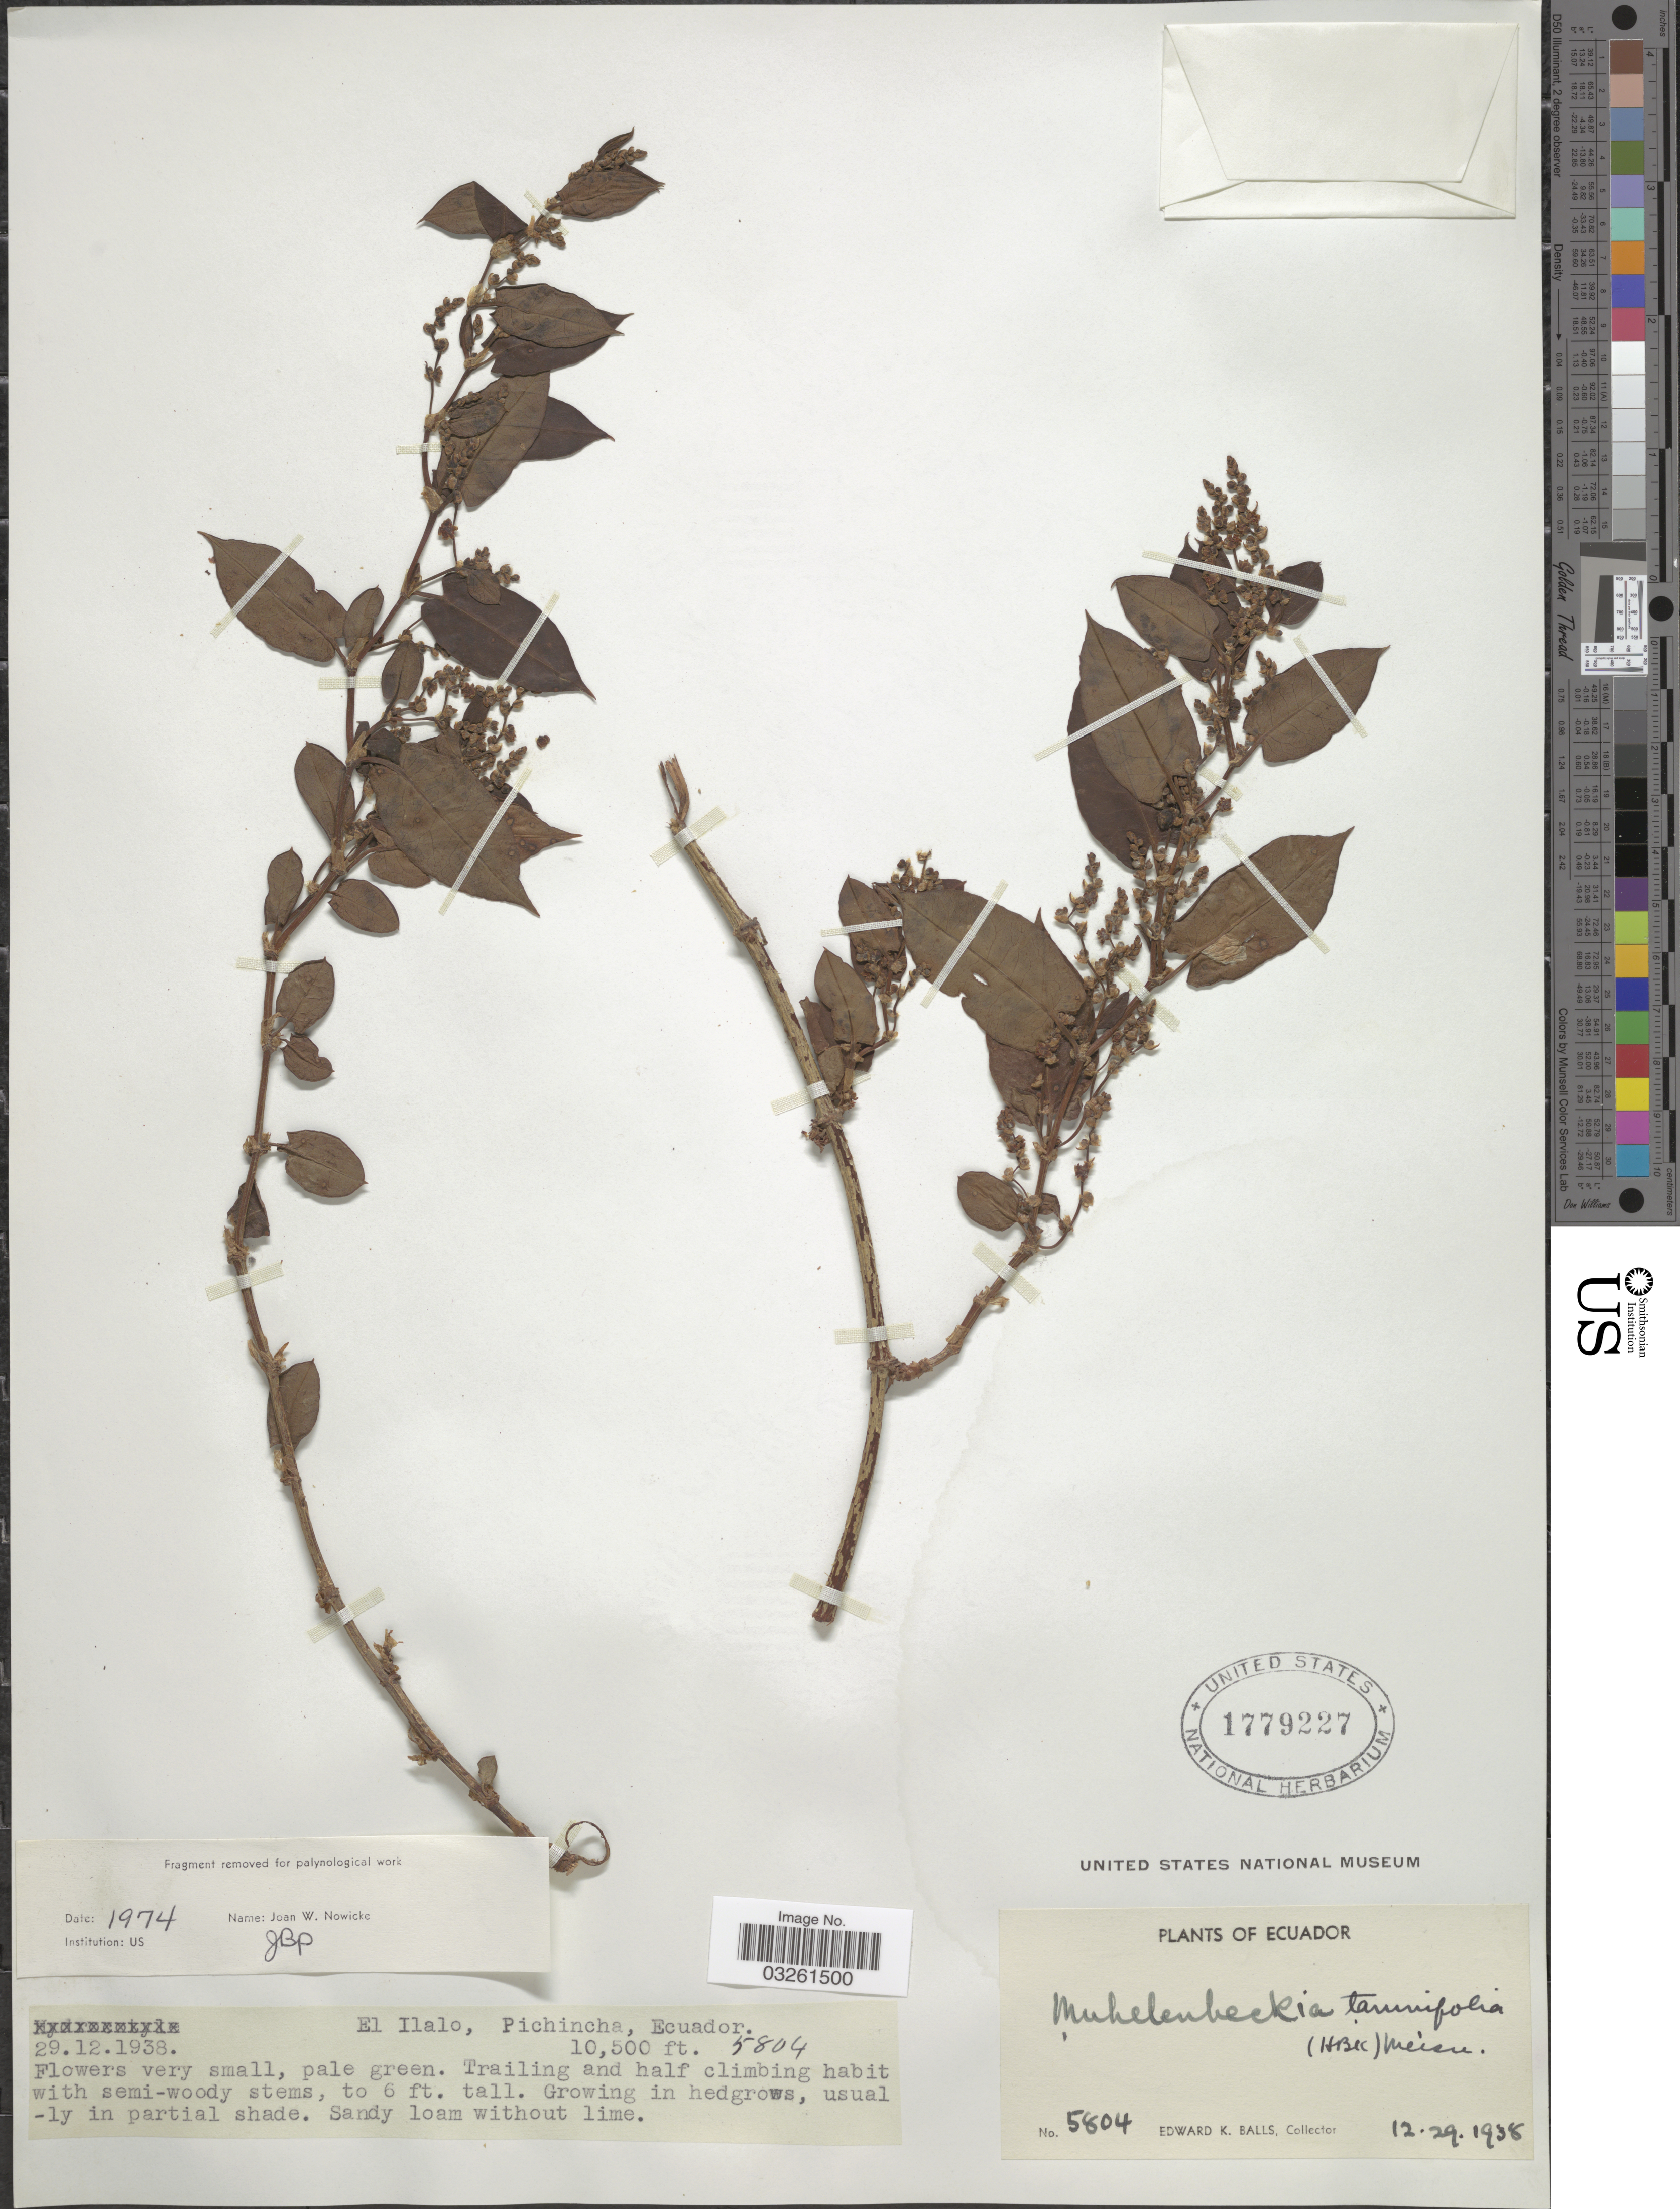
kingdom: Plantae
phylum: Tracheophyta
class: Magnoliopsida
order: Caryophyllales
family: Polygonaceae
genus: Muehlenbeckia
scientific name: Muehlenbeckia tamnifolia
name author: (Kunth) Meisn.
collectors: E. K. Balls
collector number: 5804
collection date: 1938-12-29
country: Ecuador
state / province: Pichincha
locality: El Llalo.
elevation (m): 3200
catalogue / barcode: US 1779227